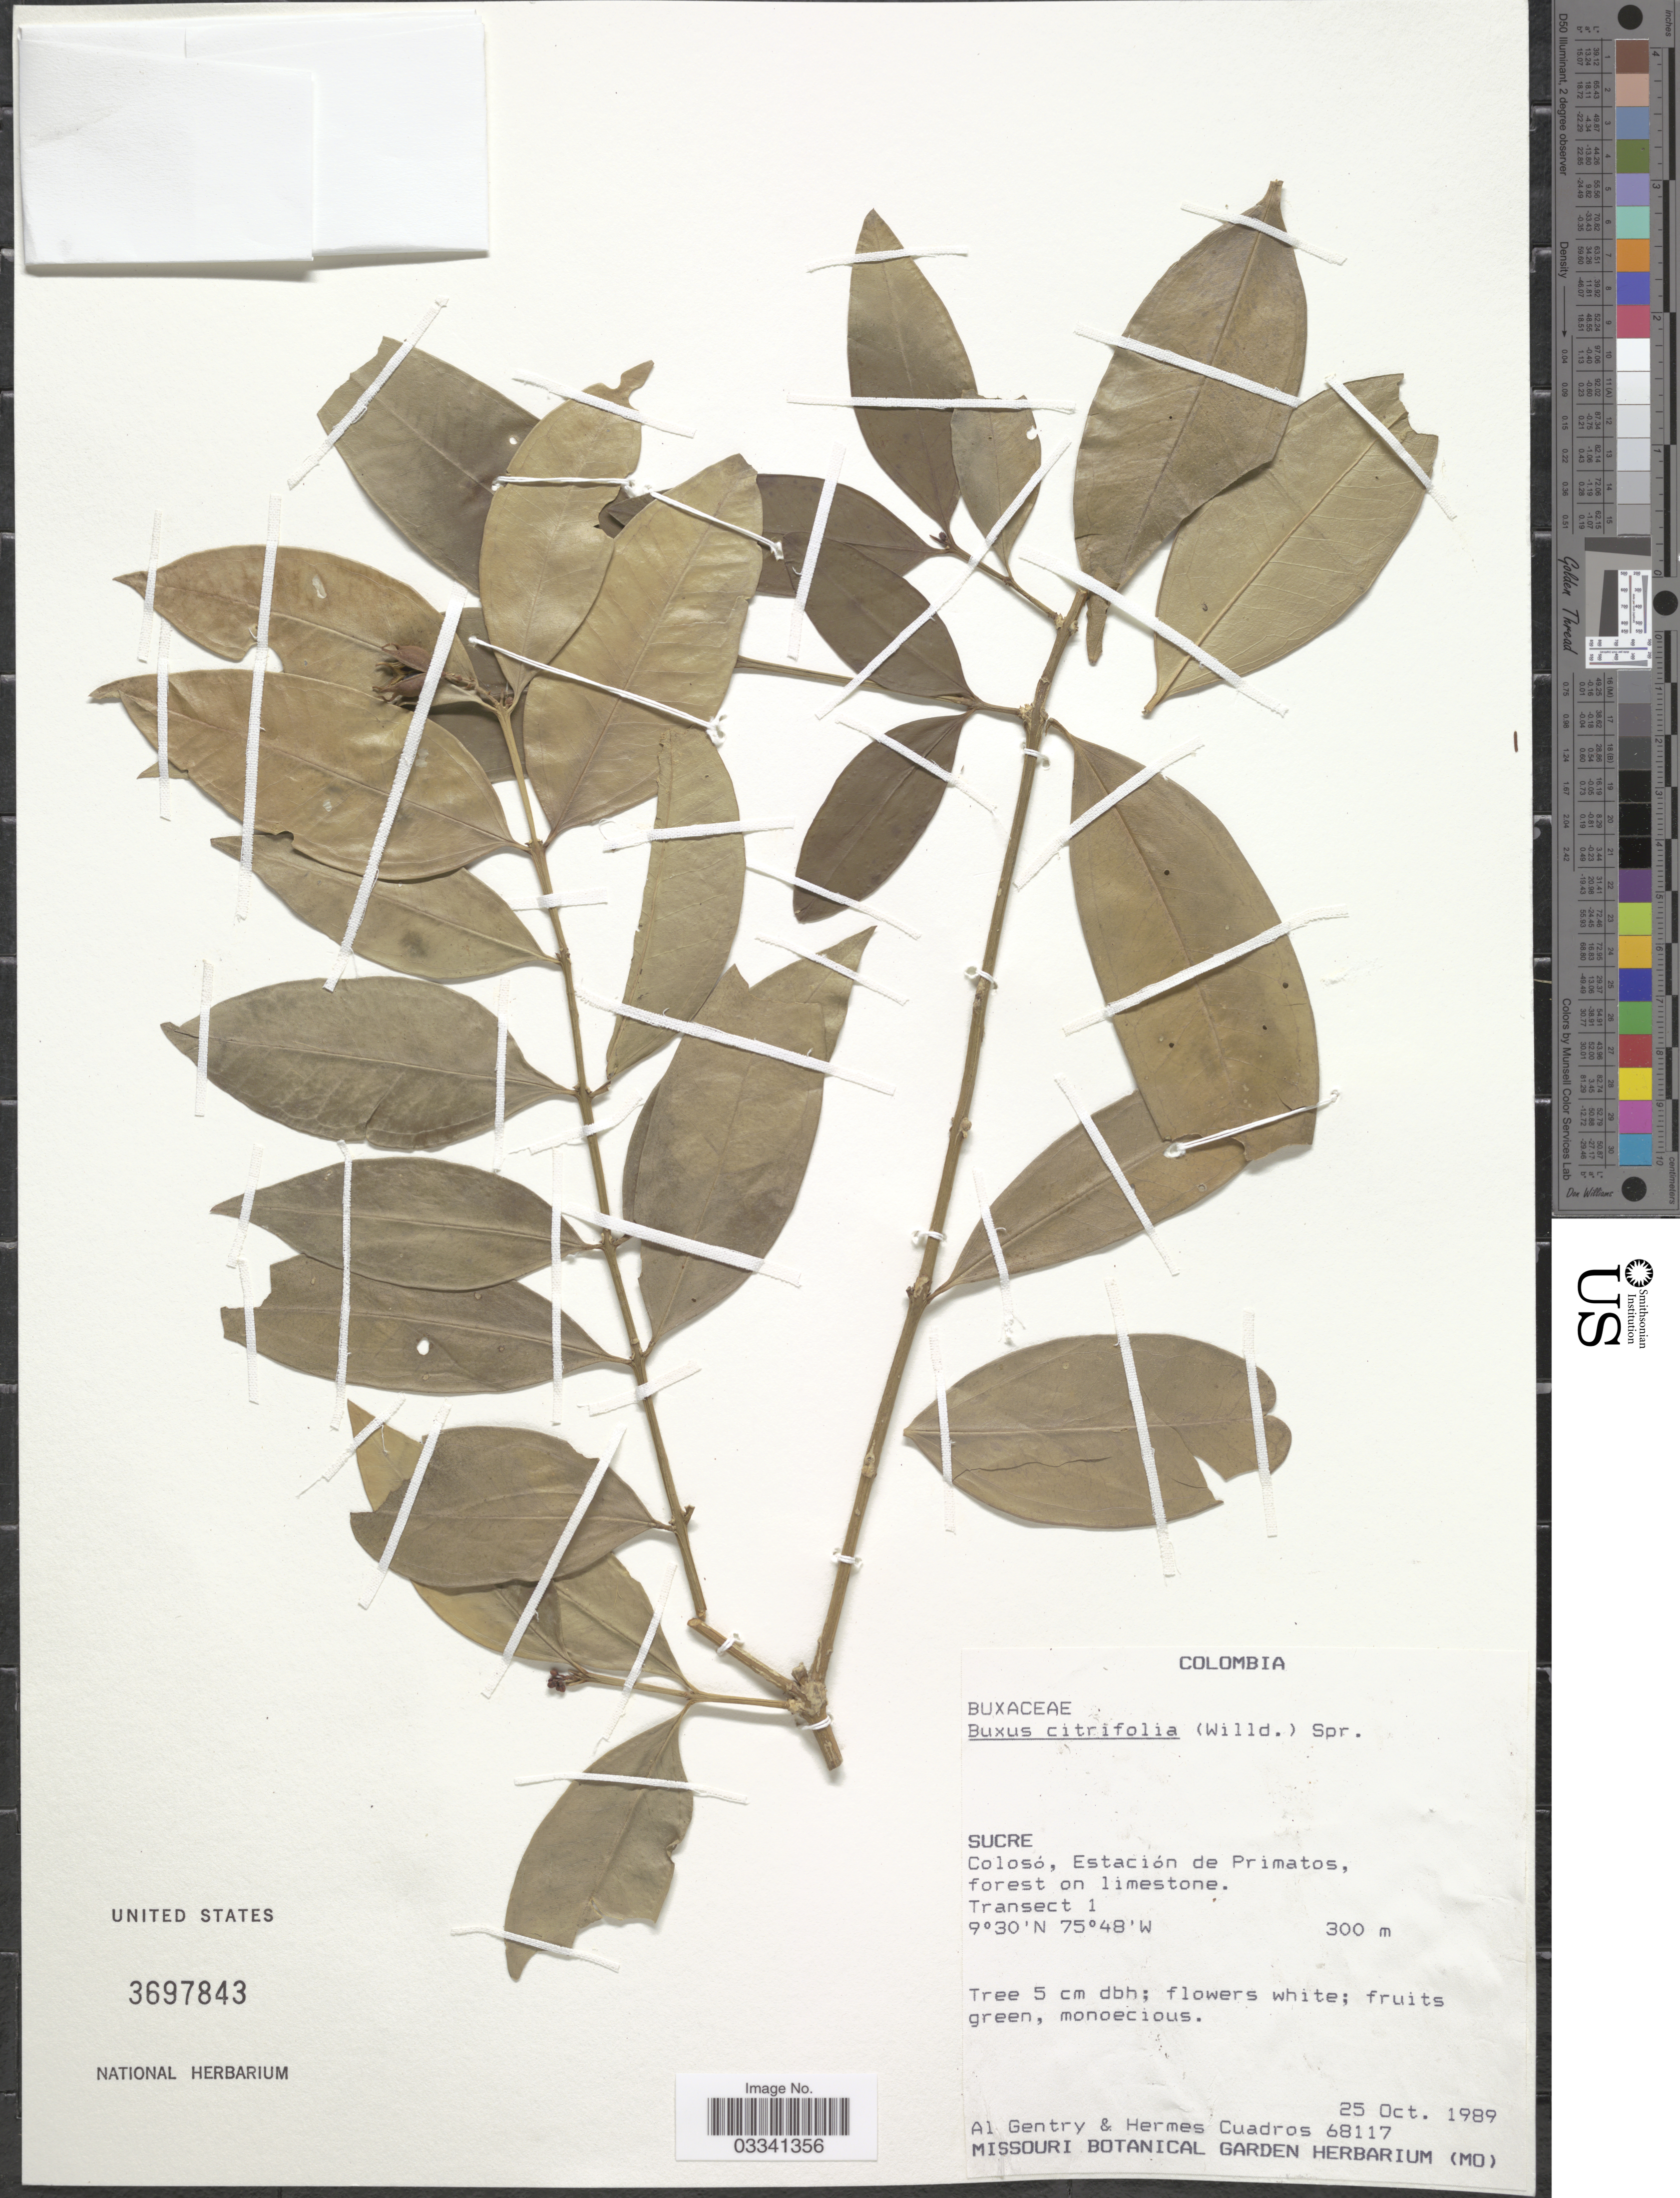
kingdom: Plantae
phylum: Tracheophyta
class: Magnoliopsida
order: Buxales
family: Buxaceae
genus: Buxus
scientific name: Buxus citrifolia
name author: (Willd.) Spreng.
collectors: A. H. Gentry & H. Cuadros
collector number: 68117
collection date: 1989-10-25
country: Colombia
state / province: Sucre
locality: Colosó, Estación de Primatos.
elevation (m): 300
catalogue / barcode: US 3697843